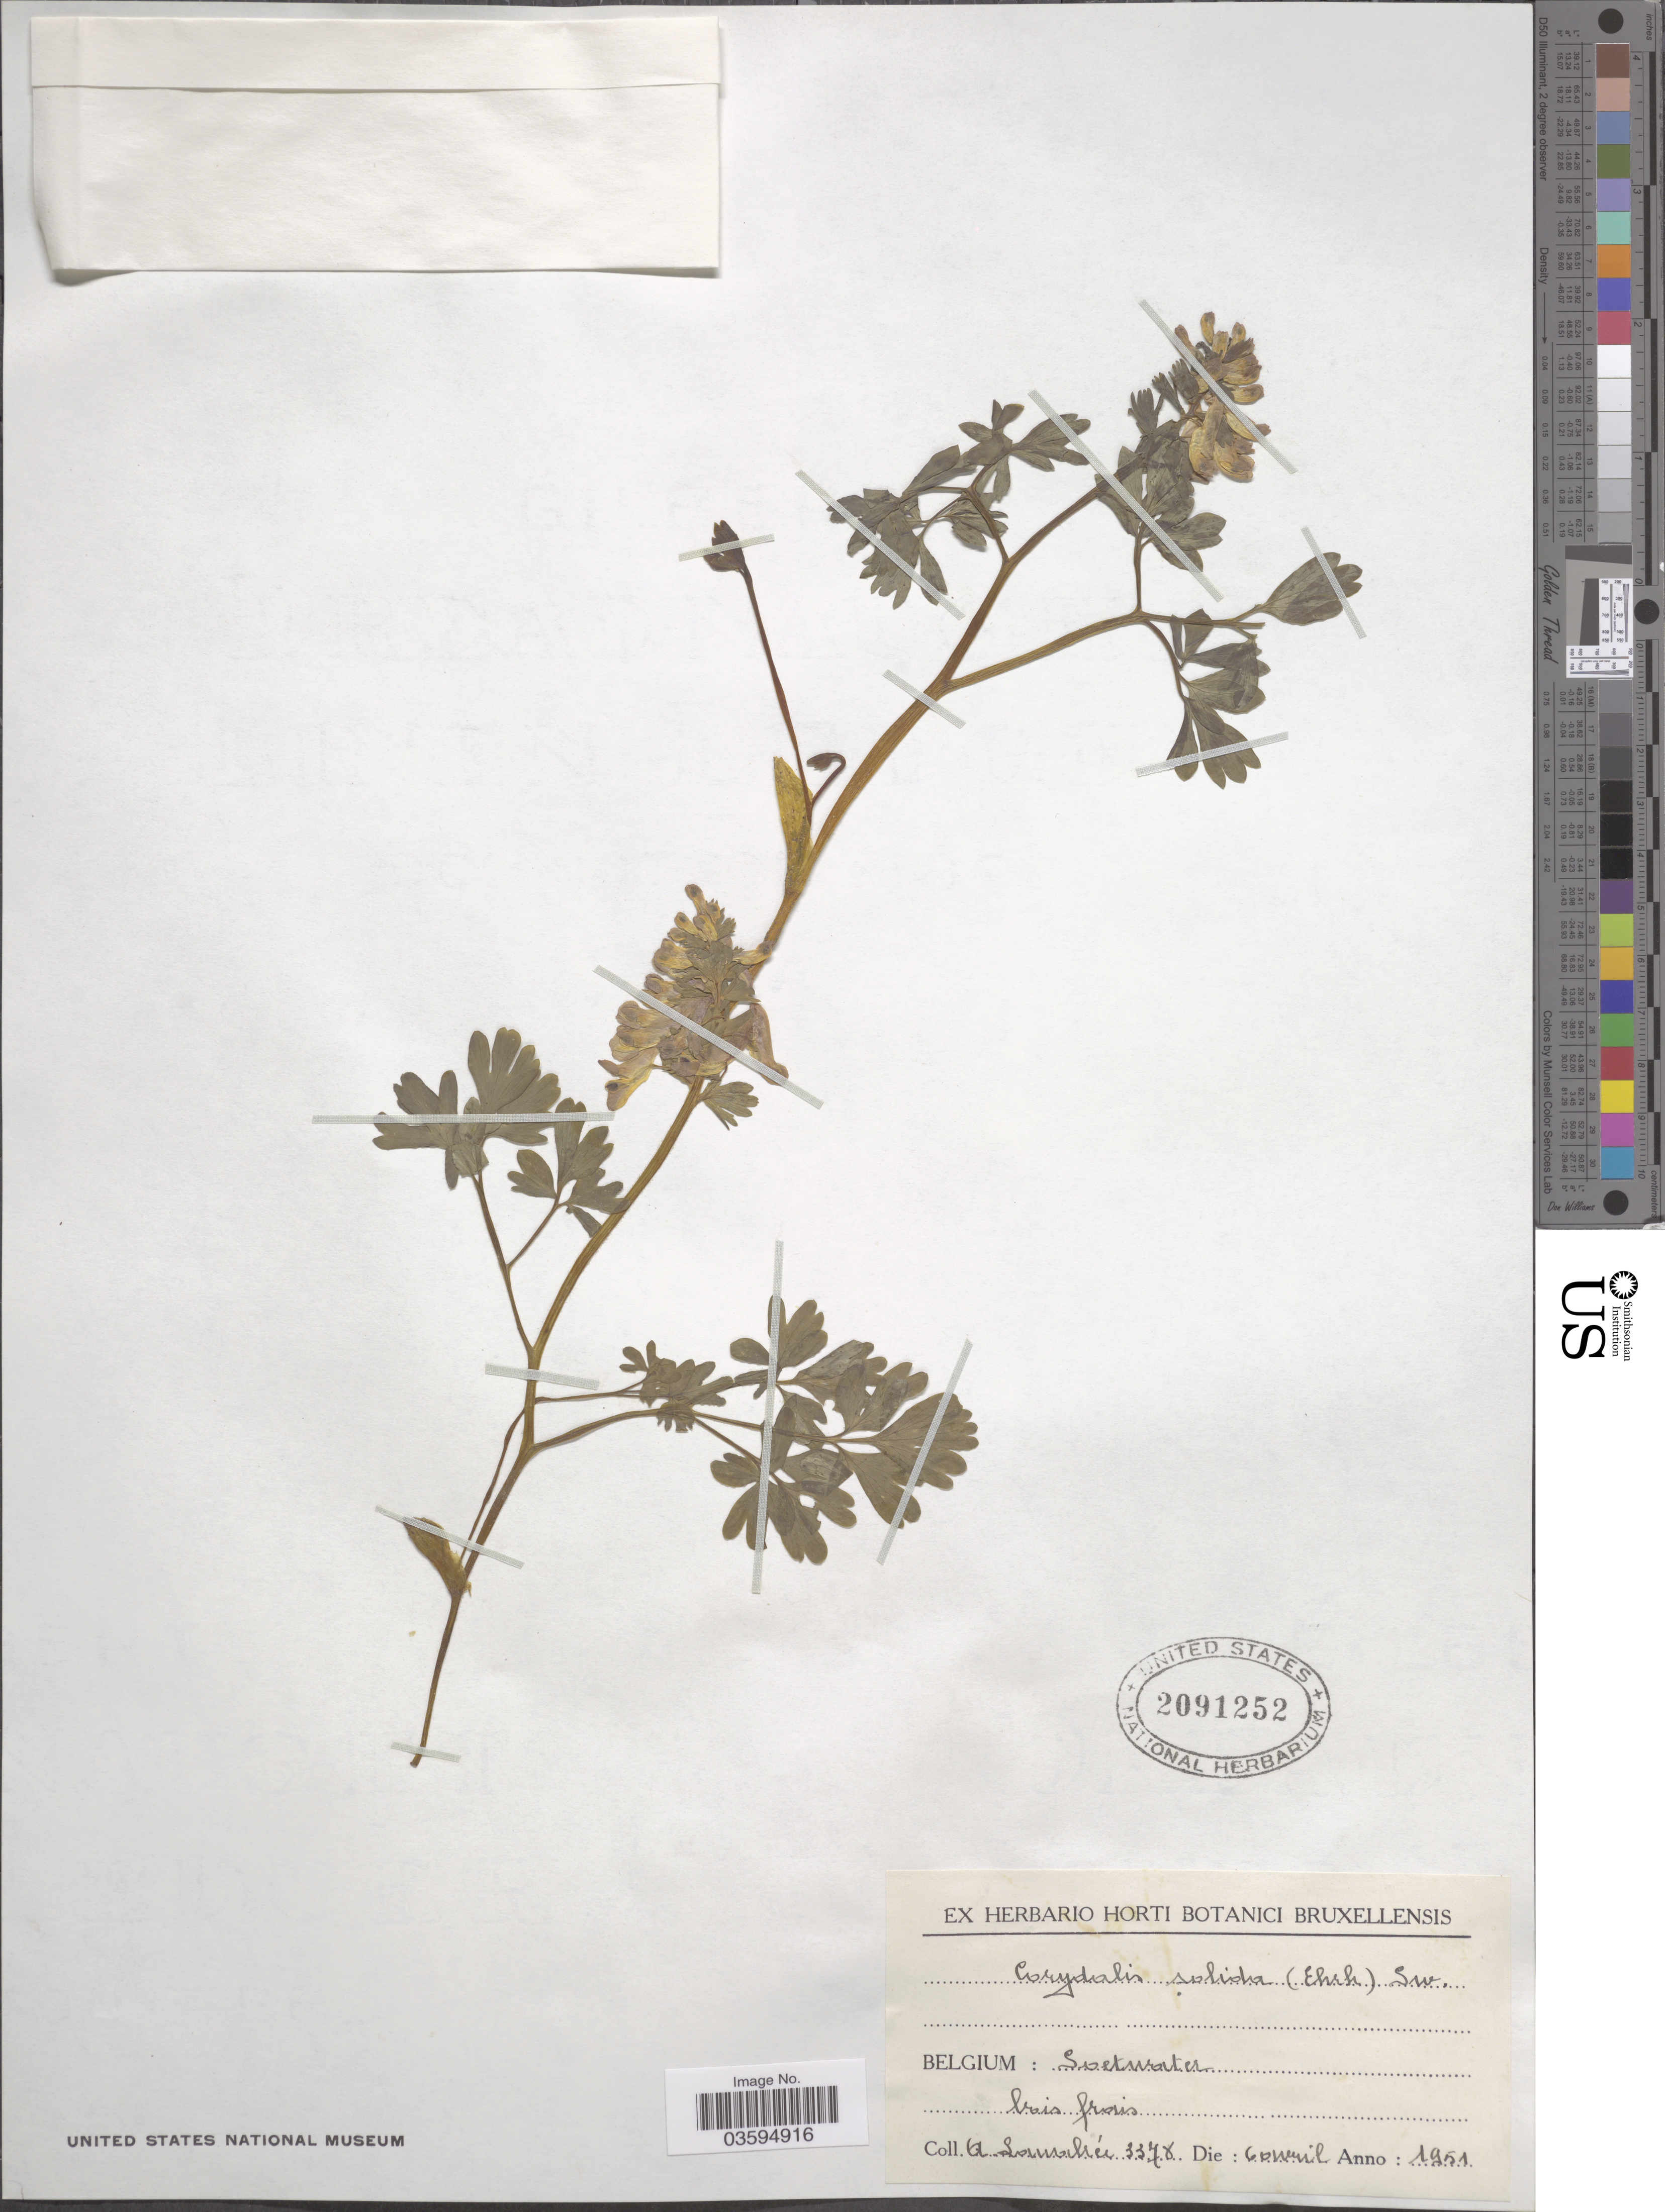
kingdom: Plantae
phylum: Tracheophyta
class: Magnoliopsida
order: Ranunculales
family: Papaveraceae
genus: Capnoides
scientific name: Capnoides solida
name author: (L.) Moench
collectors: A. G. Lawalrée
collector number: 3378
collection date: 1951-04-06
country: Belgium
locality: Soetwater.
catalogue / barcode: US 2091252